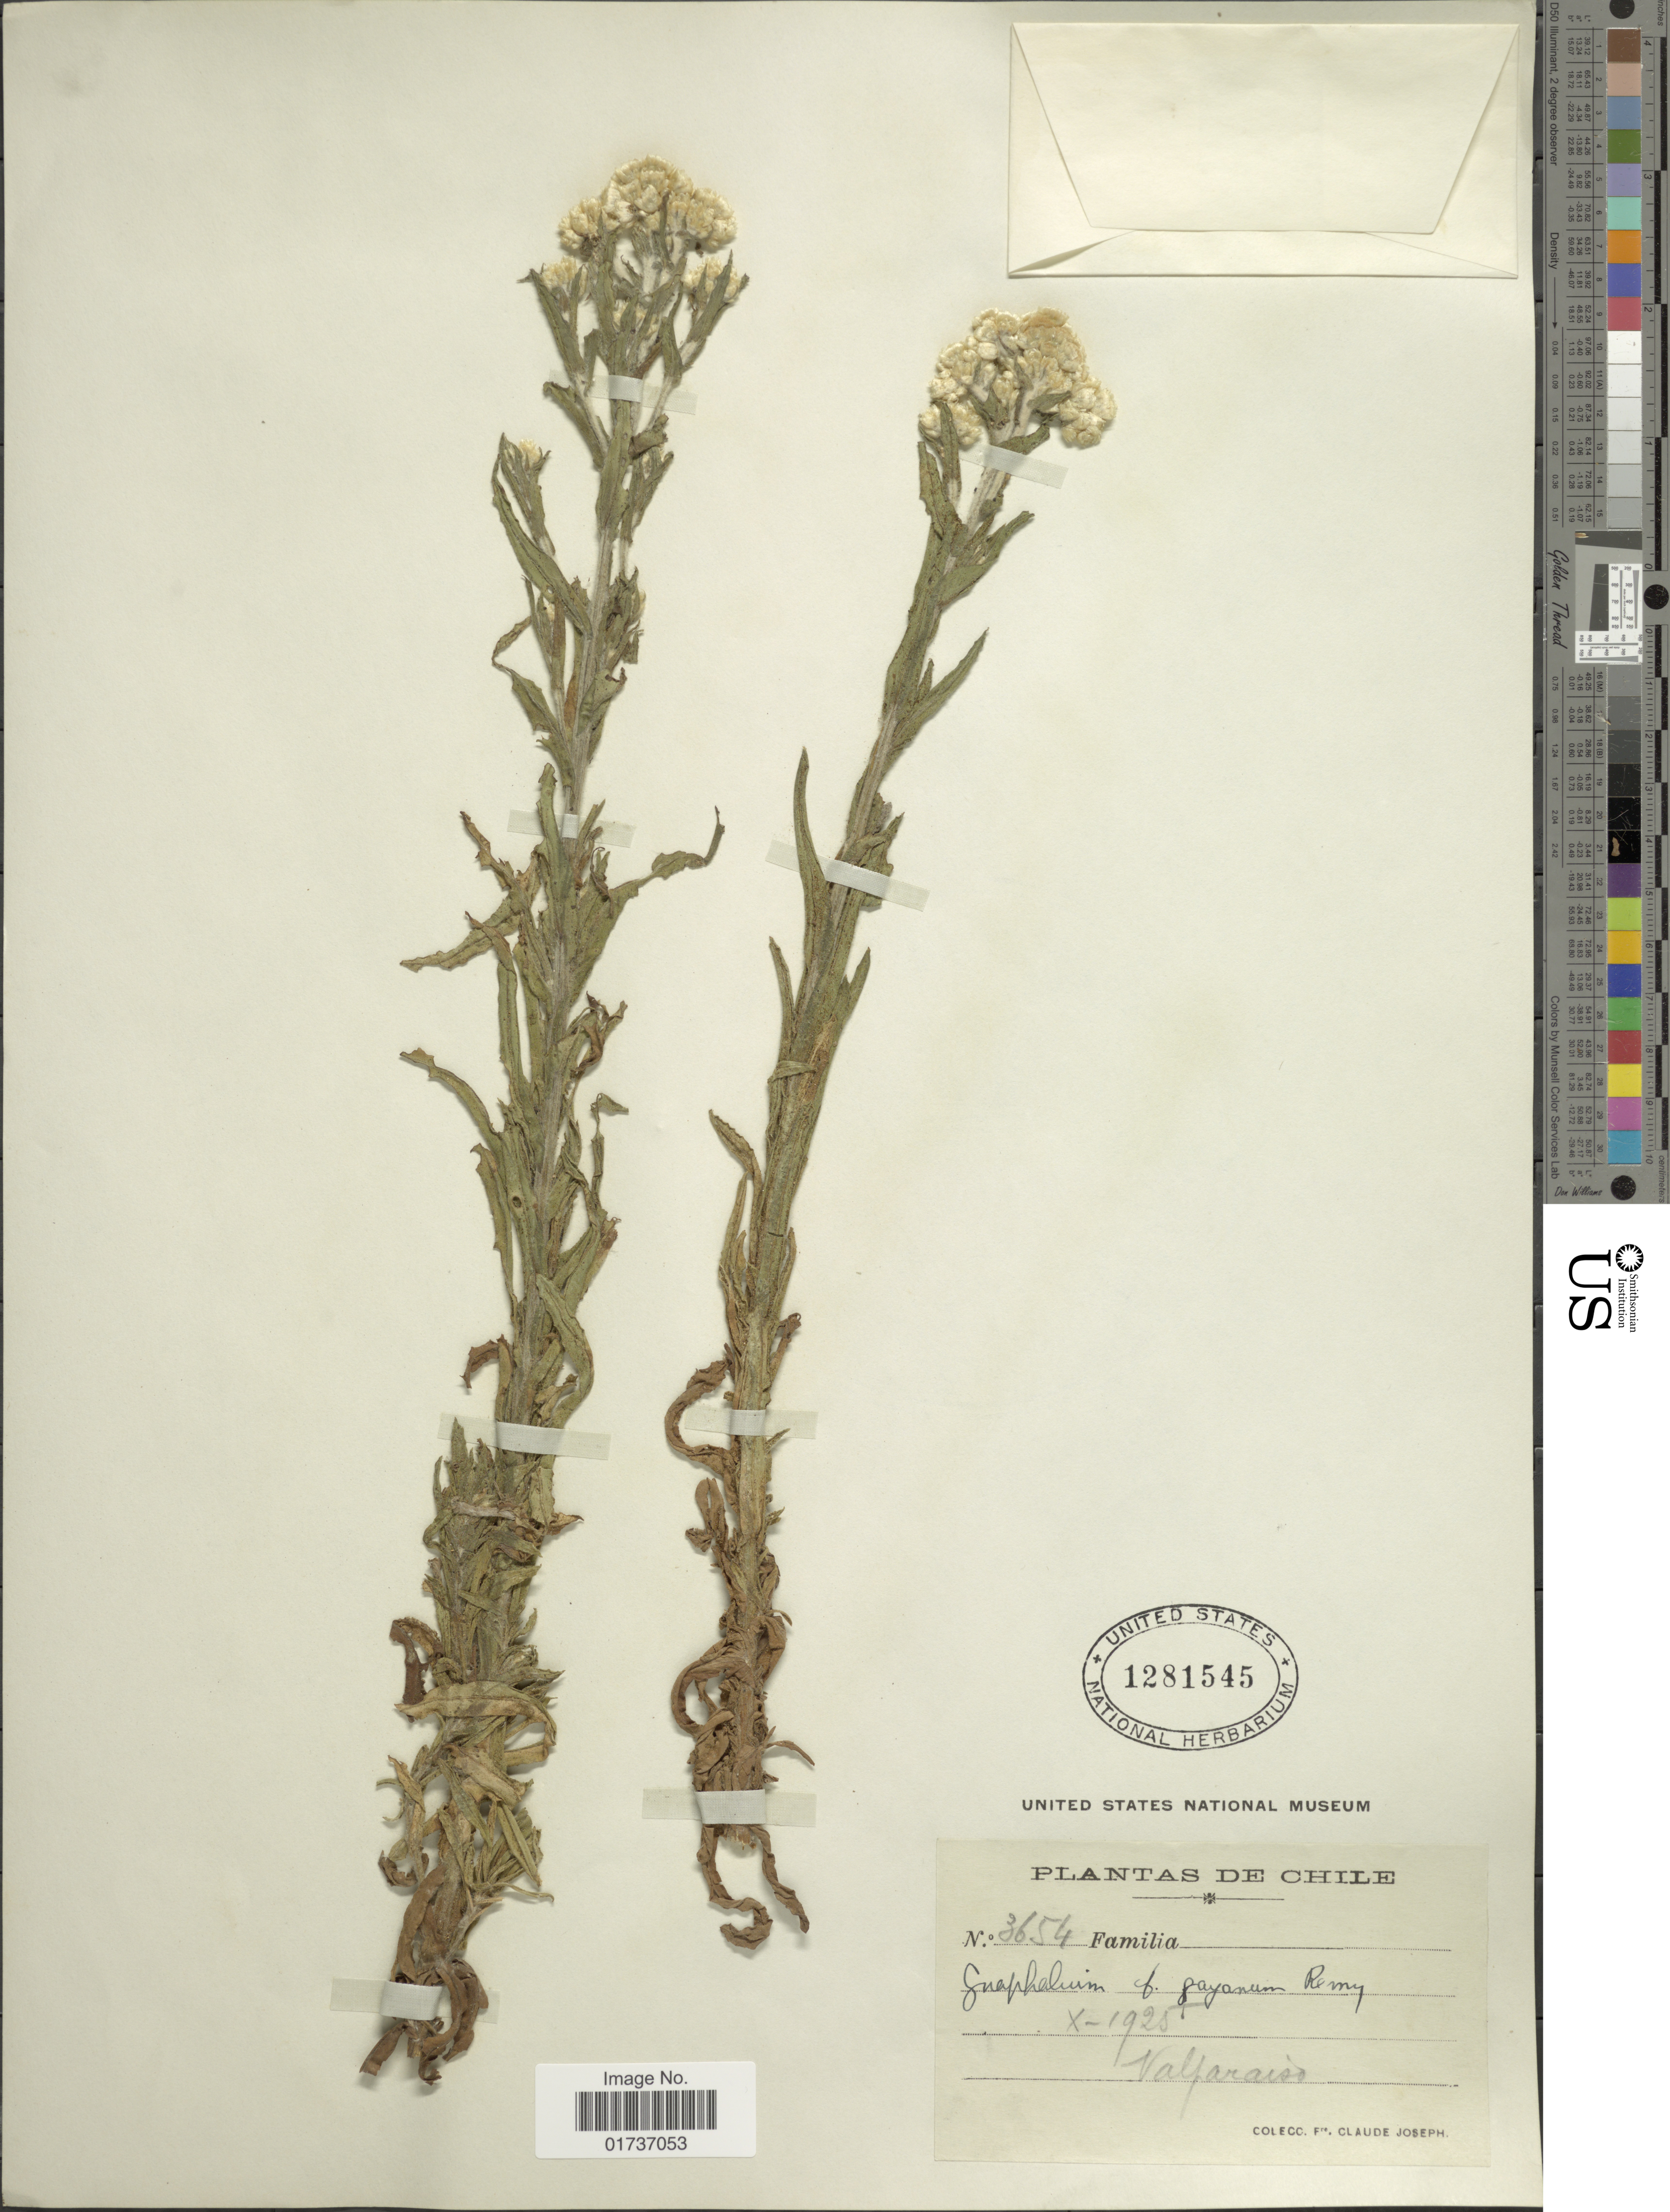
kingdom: Plantae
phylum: Tracheophyta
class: Magnoliopsida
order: Asterales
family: Asteraceae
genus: Gnaphalium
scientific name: Gnaphalium gayanum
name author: J. Rémy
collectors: Frere Claude Joseph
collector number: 3654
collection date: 1925-10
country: Chile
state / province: Valparaíso (V)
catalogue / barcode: US 1281545